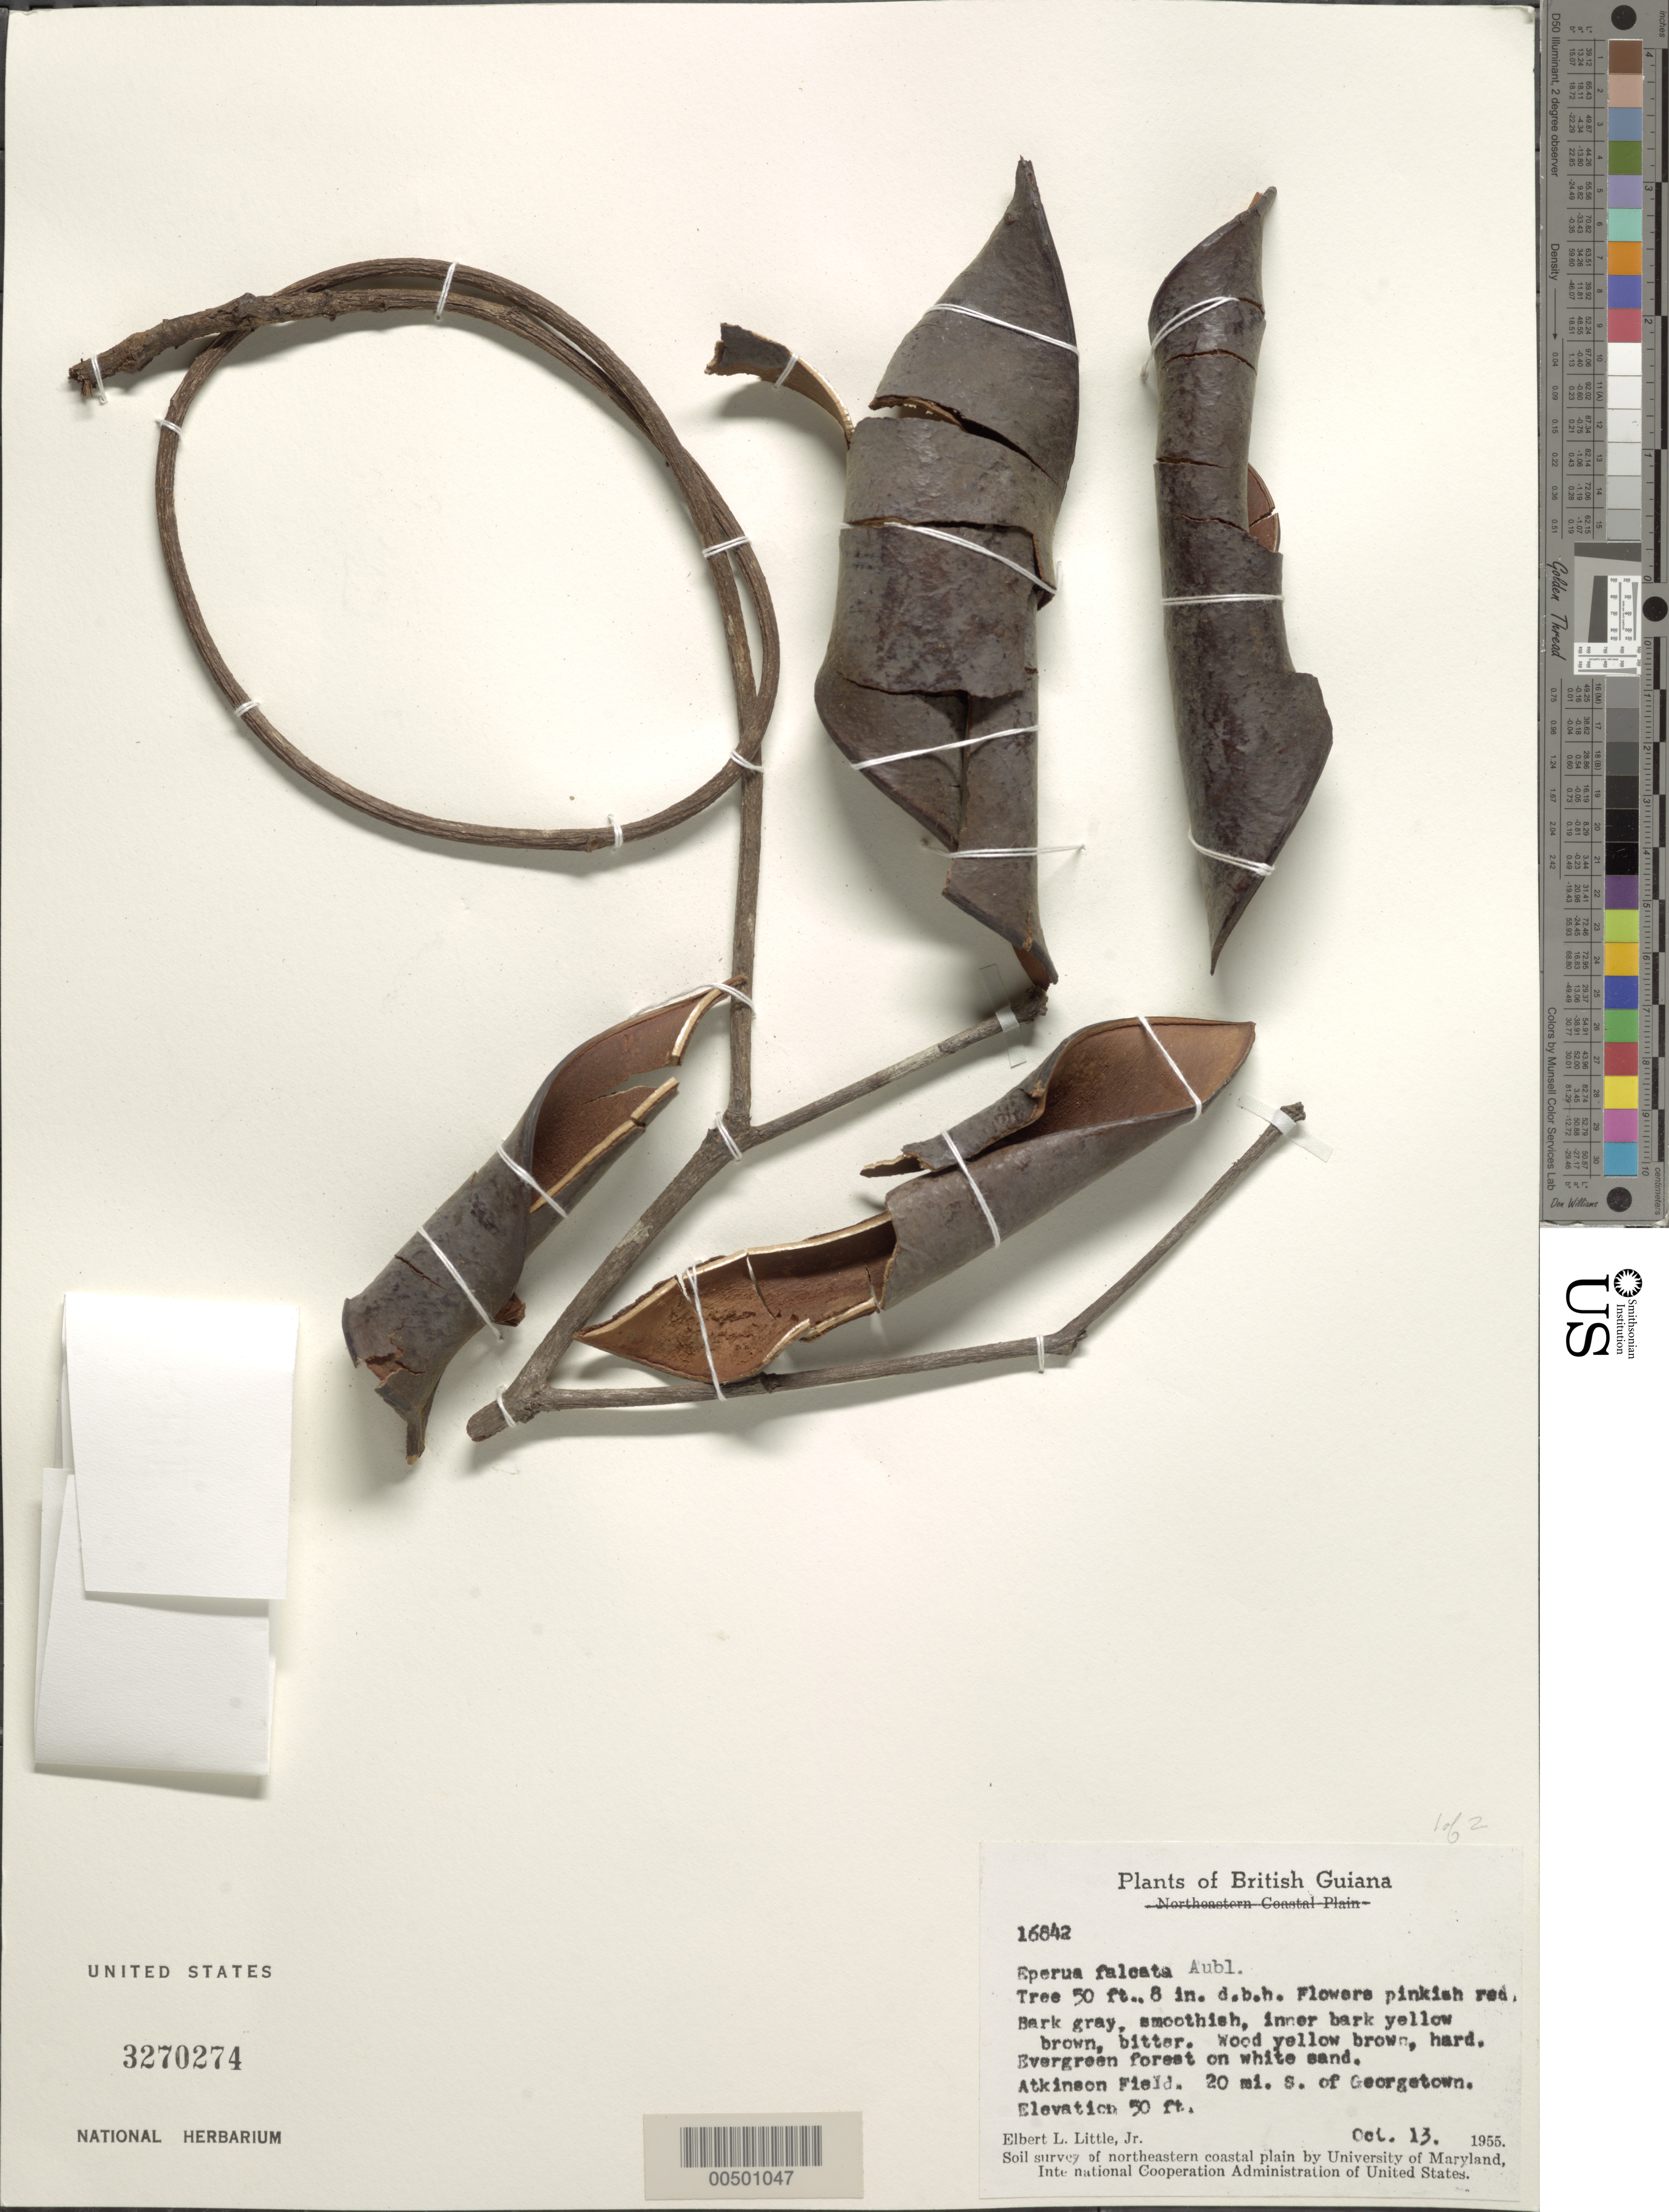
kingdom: Plantae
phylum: Tracheophyta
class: Magnoliopsida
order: Fabales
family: Fabaceae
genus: Eperua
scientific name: Eperua falcata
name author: Aubl.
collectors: E. L. Little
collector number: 16842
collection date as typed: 13 Oct 1955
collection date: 1955-10-13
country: Guyana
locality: Atkinson field, 20 km S of Georgetown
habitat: Evergreen forest on white sand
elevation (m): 15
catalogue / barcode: US 3270274